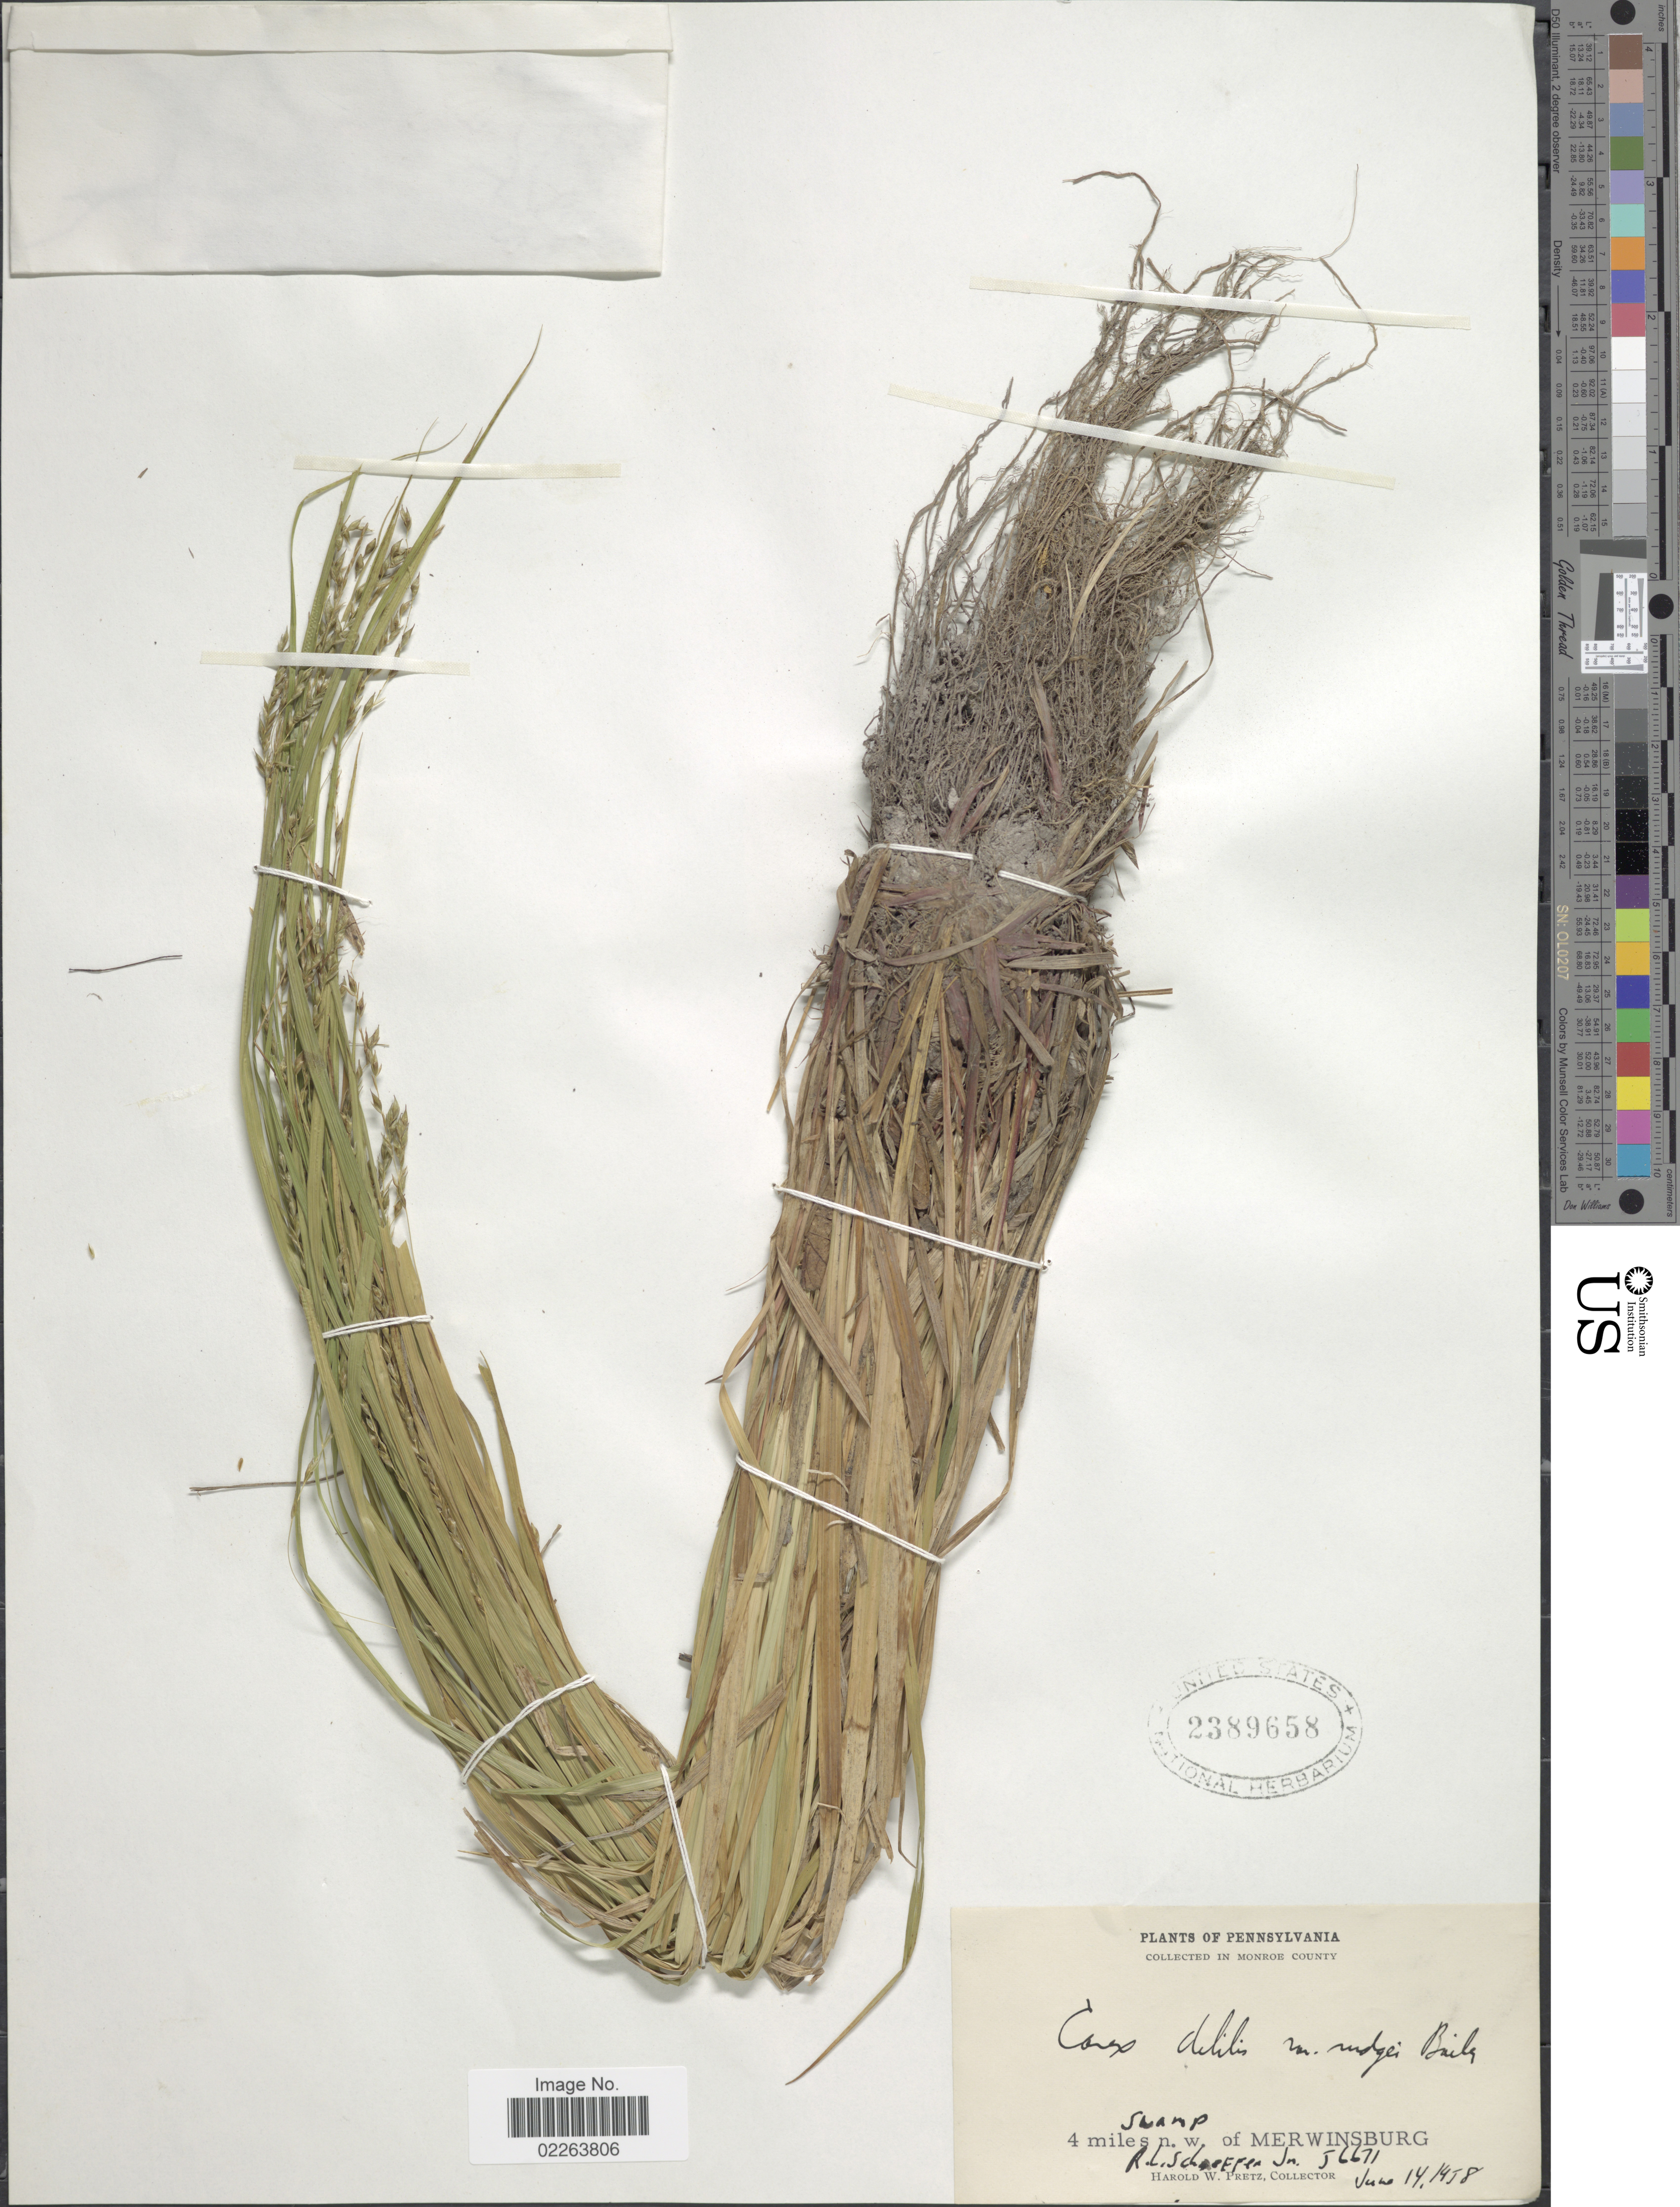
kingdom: Plantae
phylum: Tracheophyta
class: Liliopsida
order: Poales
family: Cyperaceae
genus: Carex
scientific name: Carex flexuosa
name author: Muhl. ex Willd.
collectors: R. L. Schaeffer Jr. & H. W. Pretz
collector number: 56671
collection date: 1958-06-14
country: United States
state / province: Pennsylvania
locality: Monroe County. 4 miles n.w. of Merwinsburg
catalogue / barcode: US 2389658